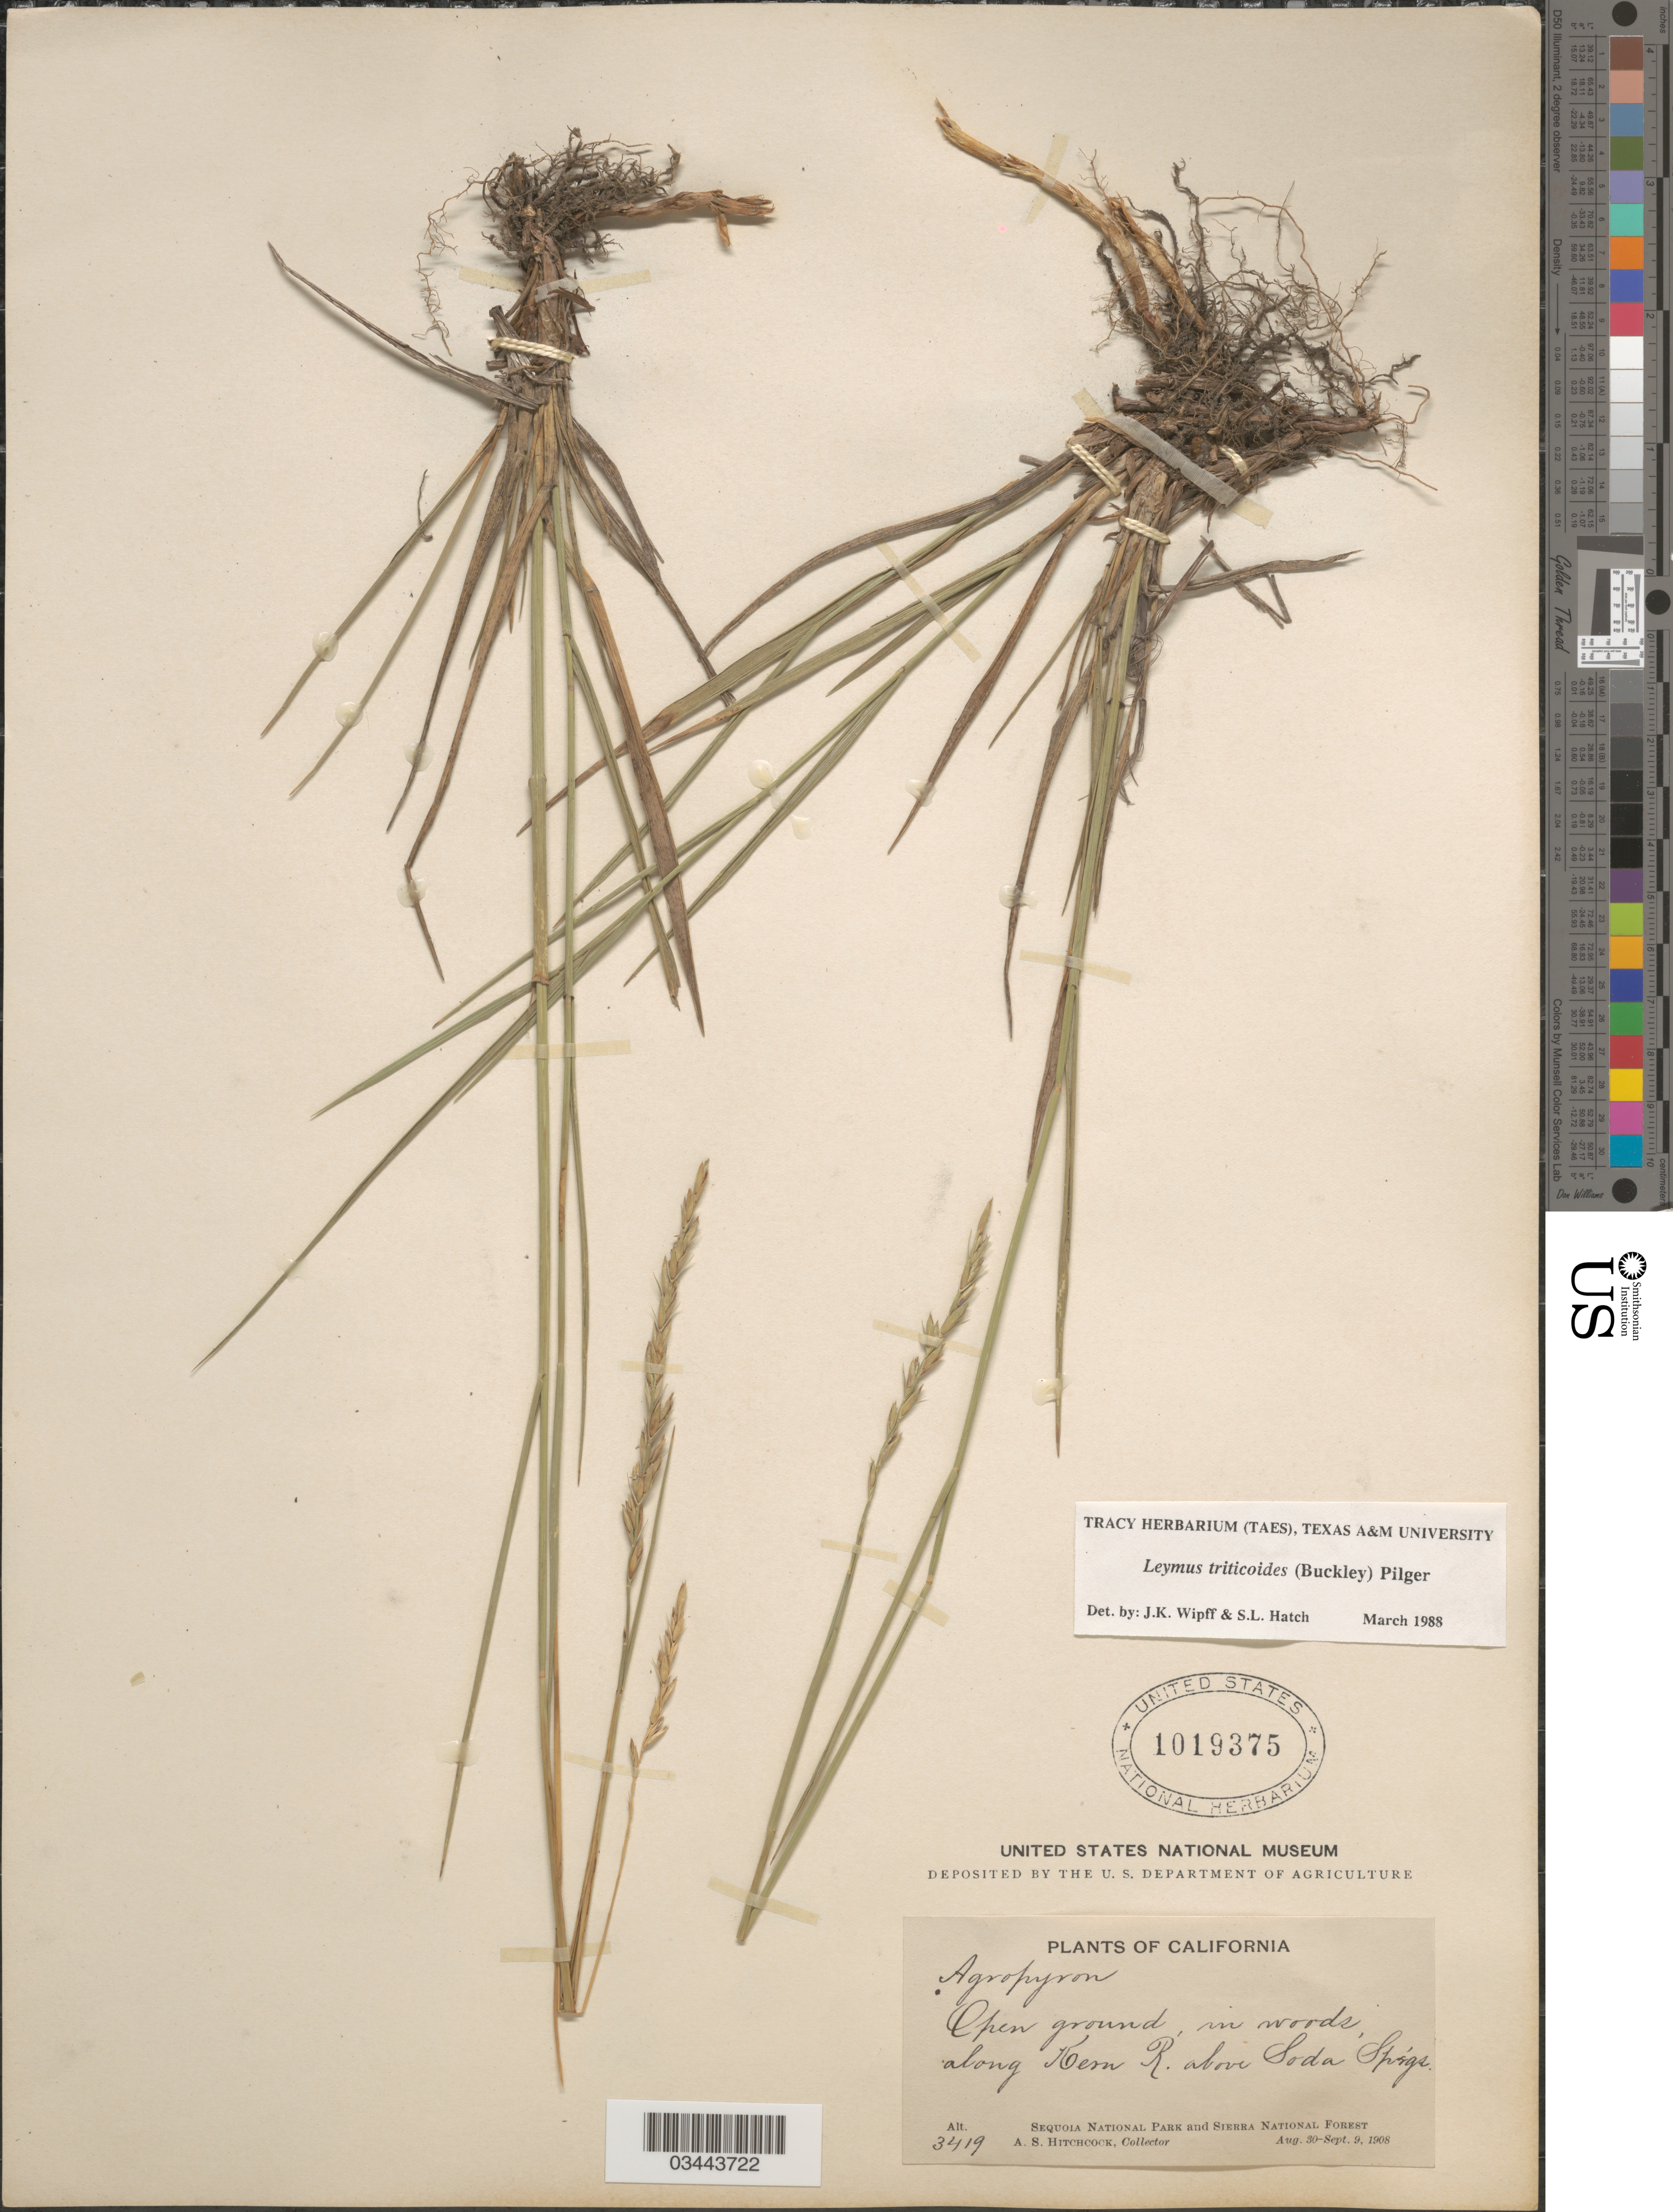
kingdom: Plantae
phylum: Tracheophyta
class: Liliopsida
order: Poales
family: Poaceae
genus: Leymus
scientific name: Leymus triticoides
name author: (Buckley) Pilg.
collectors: A. S. Hitchcock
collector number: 3419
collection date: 1908-08-30/1908-09-09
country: United States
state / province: California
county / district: Kern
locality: Open ground, in woods, along Kern R. above Soda Springs. Sequoia National Park and Sierra National Forest.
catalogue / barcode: US 1019375